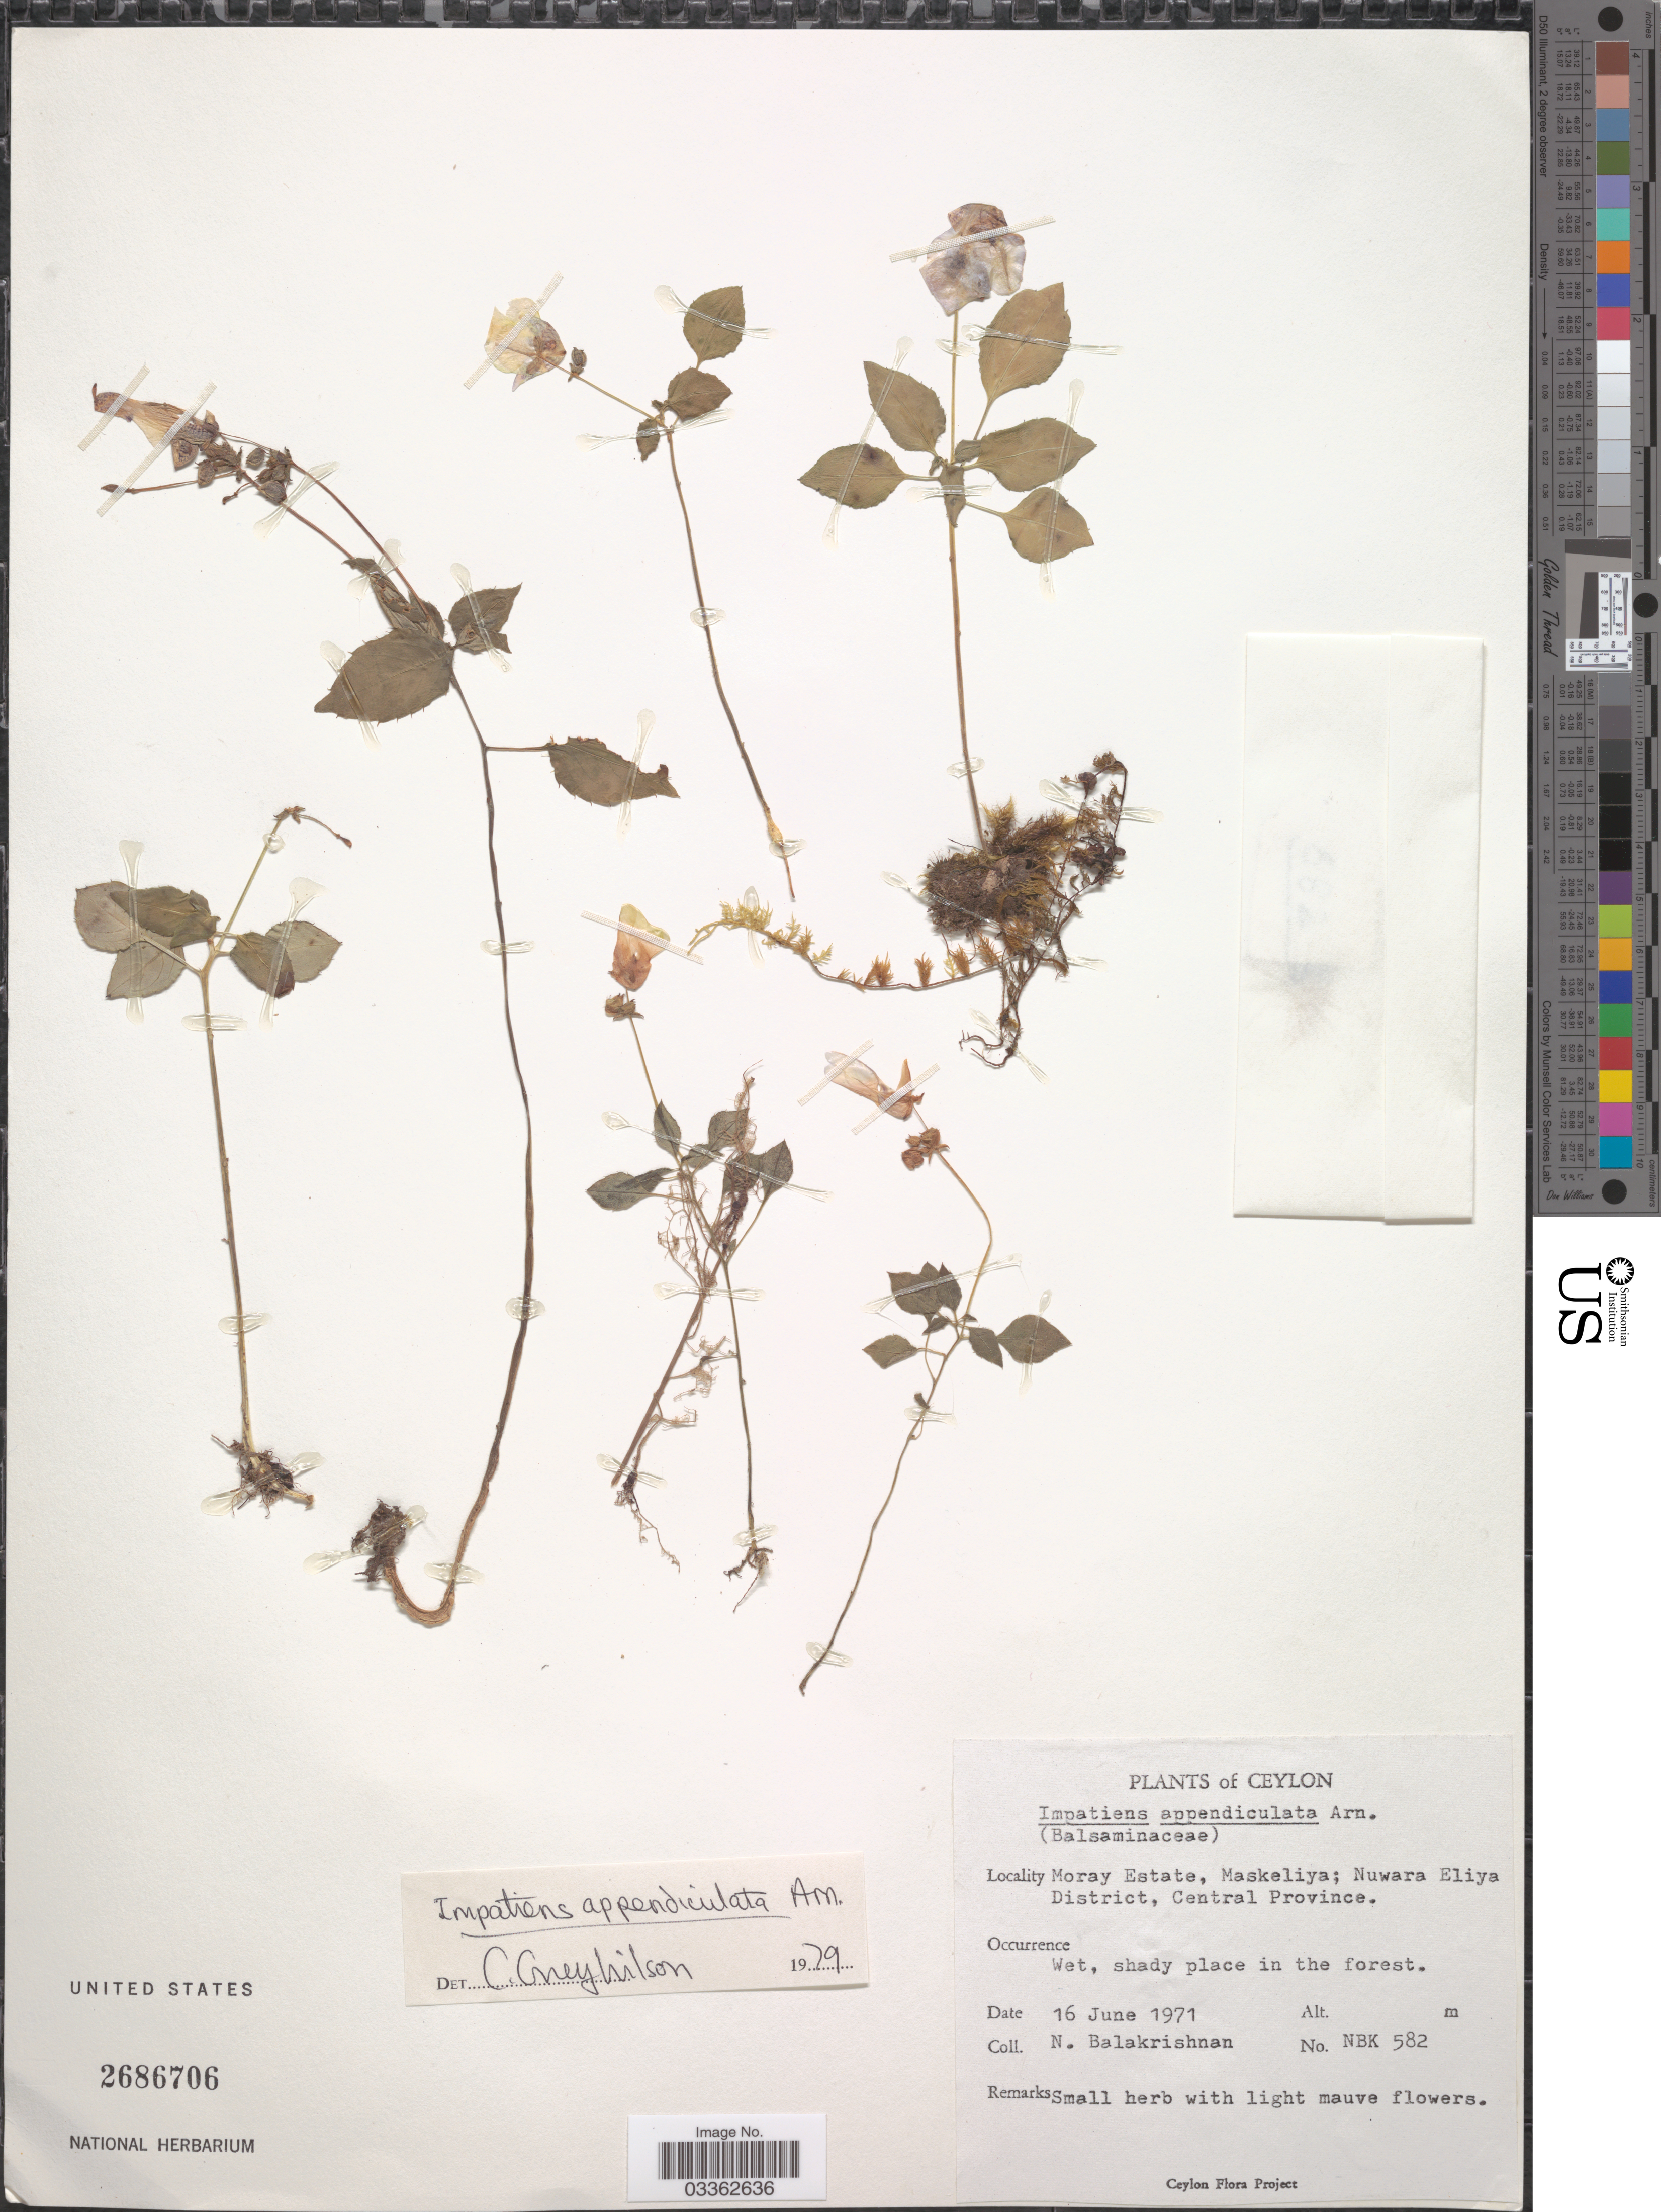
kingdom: Plantae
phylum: Tracheophyta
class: Magnoliopsida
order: Ericales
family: Balsaminaceae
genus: Impatiens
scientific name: Impatiens appendiculata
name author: Arn.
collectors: N. Balakrishnan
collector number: NBK 582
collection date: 1971-06-16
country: Sri Lanka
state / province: Central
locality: Ceylon. Moray Estate, Maskeliya; Nuwara Eliya District.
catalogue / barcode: US 2686706